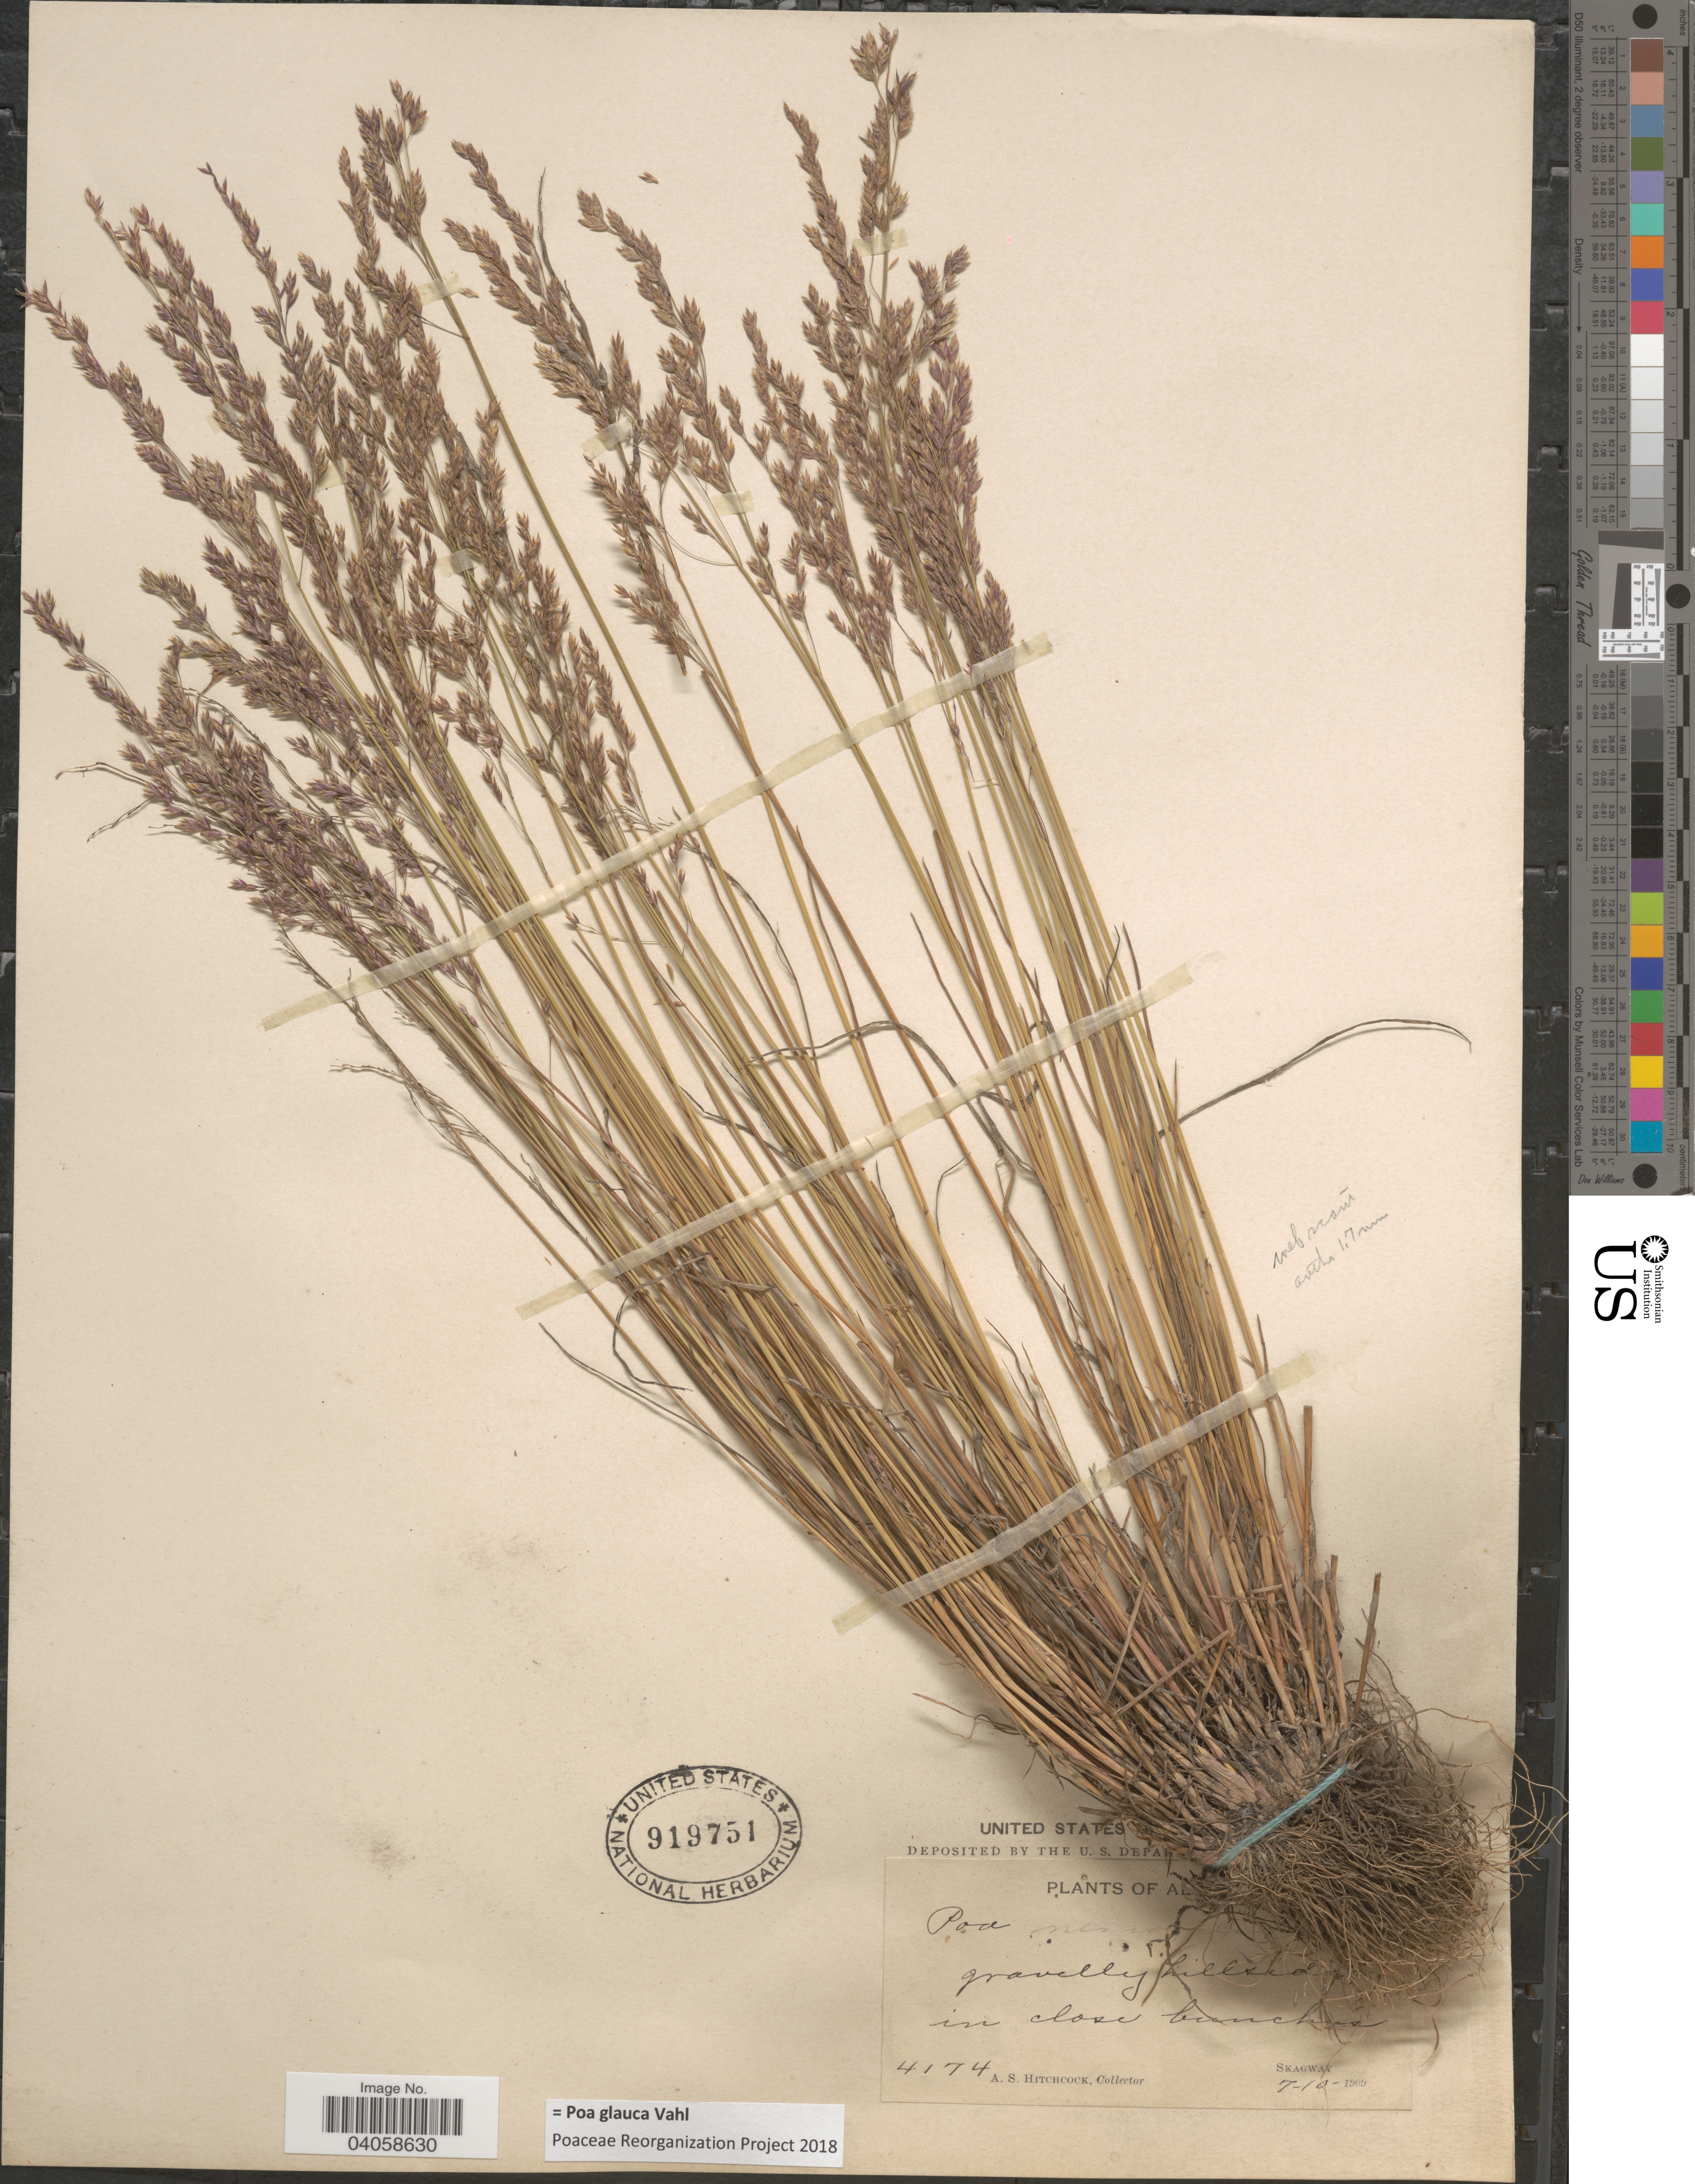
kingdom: Plantae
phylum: Tracheophyta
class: Liliopsida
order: Poales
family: Poaceae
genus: Poa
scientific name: Poa glauca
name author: Vahl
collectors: A. S. Hitchcock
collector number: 4174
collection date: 1909-07-10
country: United States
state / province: Alaska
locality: Skagway.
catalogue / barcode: US 919751